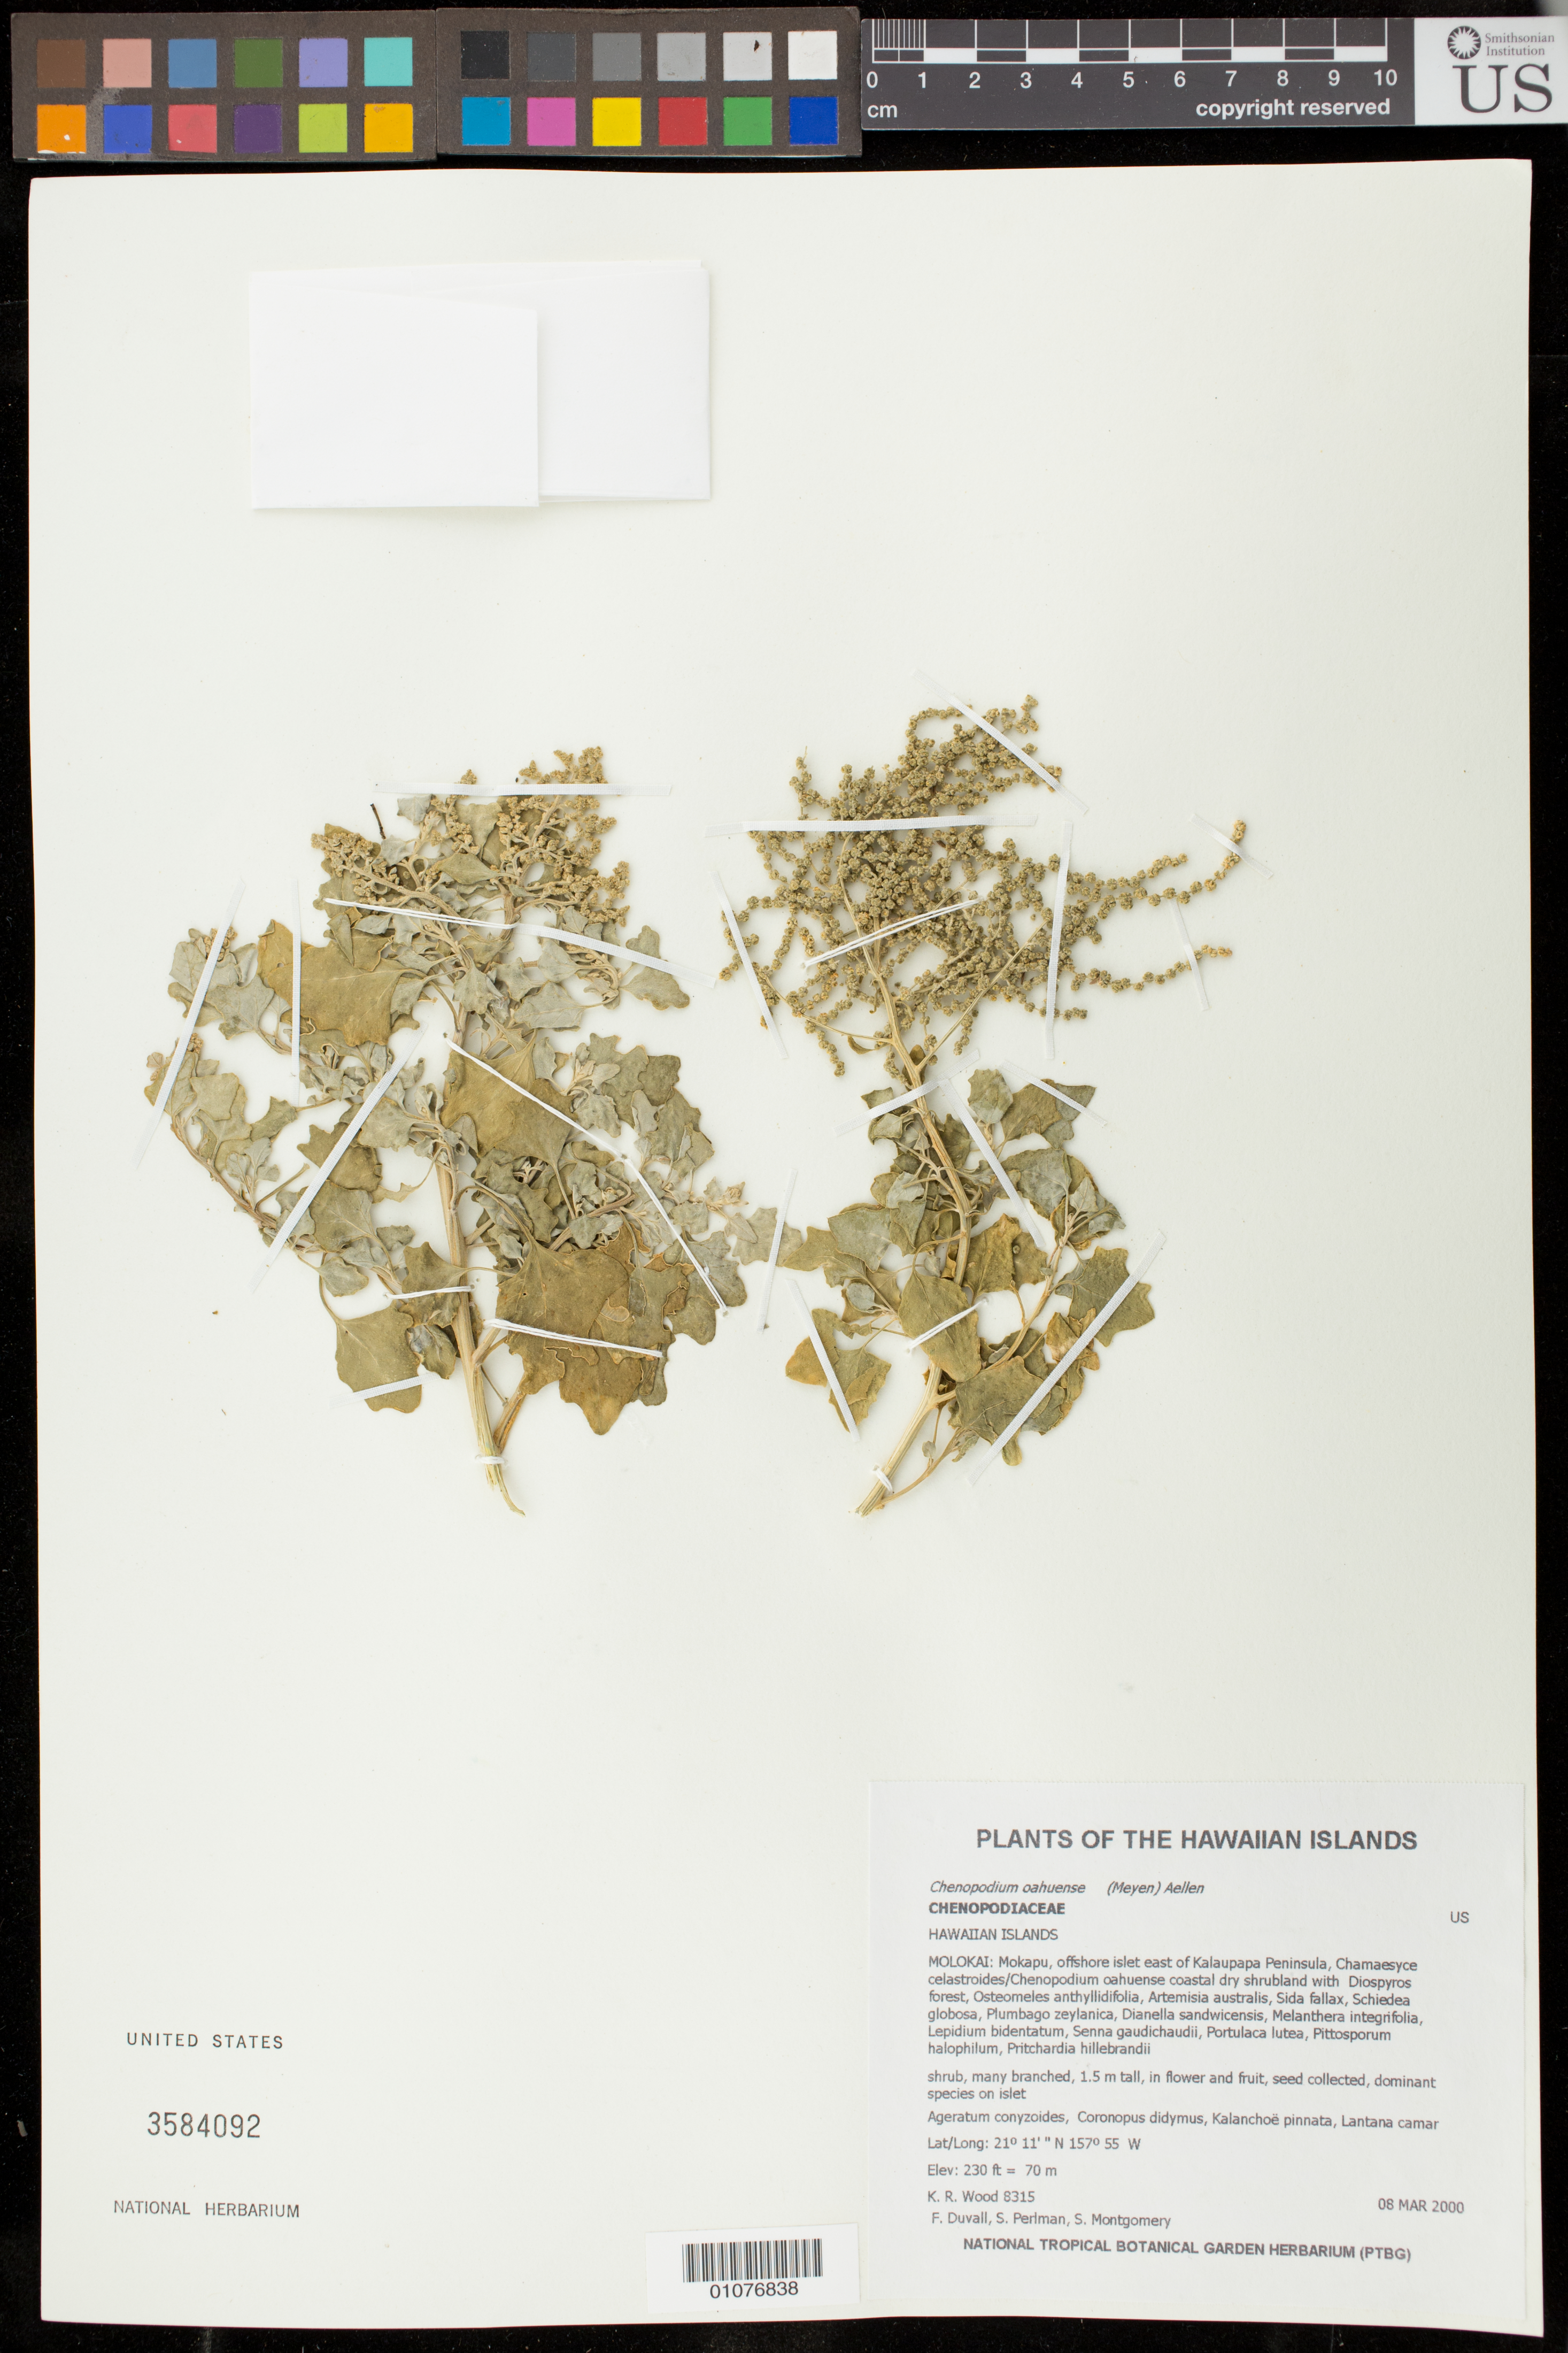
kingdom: Plantae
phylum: Tracheophyta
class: Magnoliopsida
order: Caryophyllales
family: Amaranthaceae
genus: Chenopodium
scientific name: Chenopodium oahuense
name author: (Meyen) Aellen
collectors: K. R. Wood, F. Duvall, S. P. Perlman & S. Montgomery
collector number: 8315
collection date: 2000-03-08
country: United States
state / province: Hawaii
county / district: Maui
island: Moloka'i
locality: Mokapu, offshore islet E of Kalaupapa Peninsula, Chamaesyce celastroides/Chenopodium oahuense coastal dry shrubland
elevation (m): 70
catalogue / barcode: US 3584092